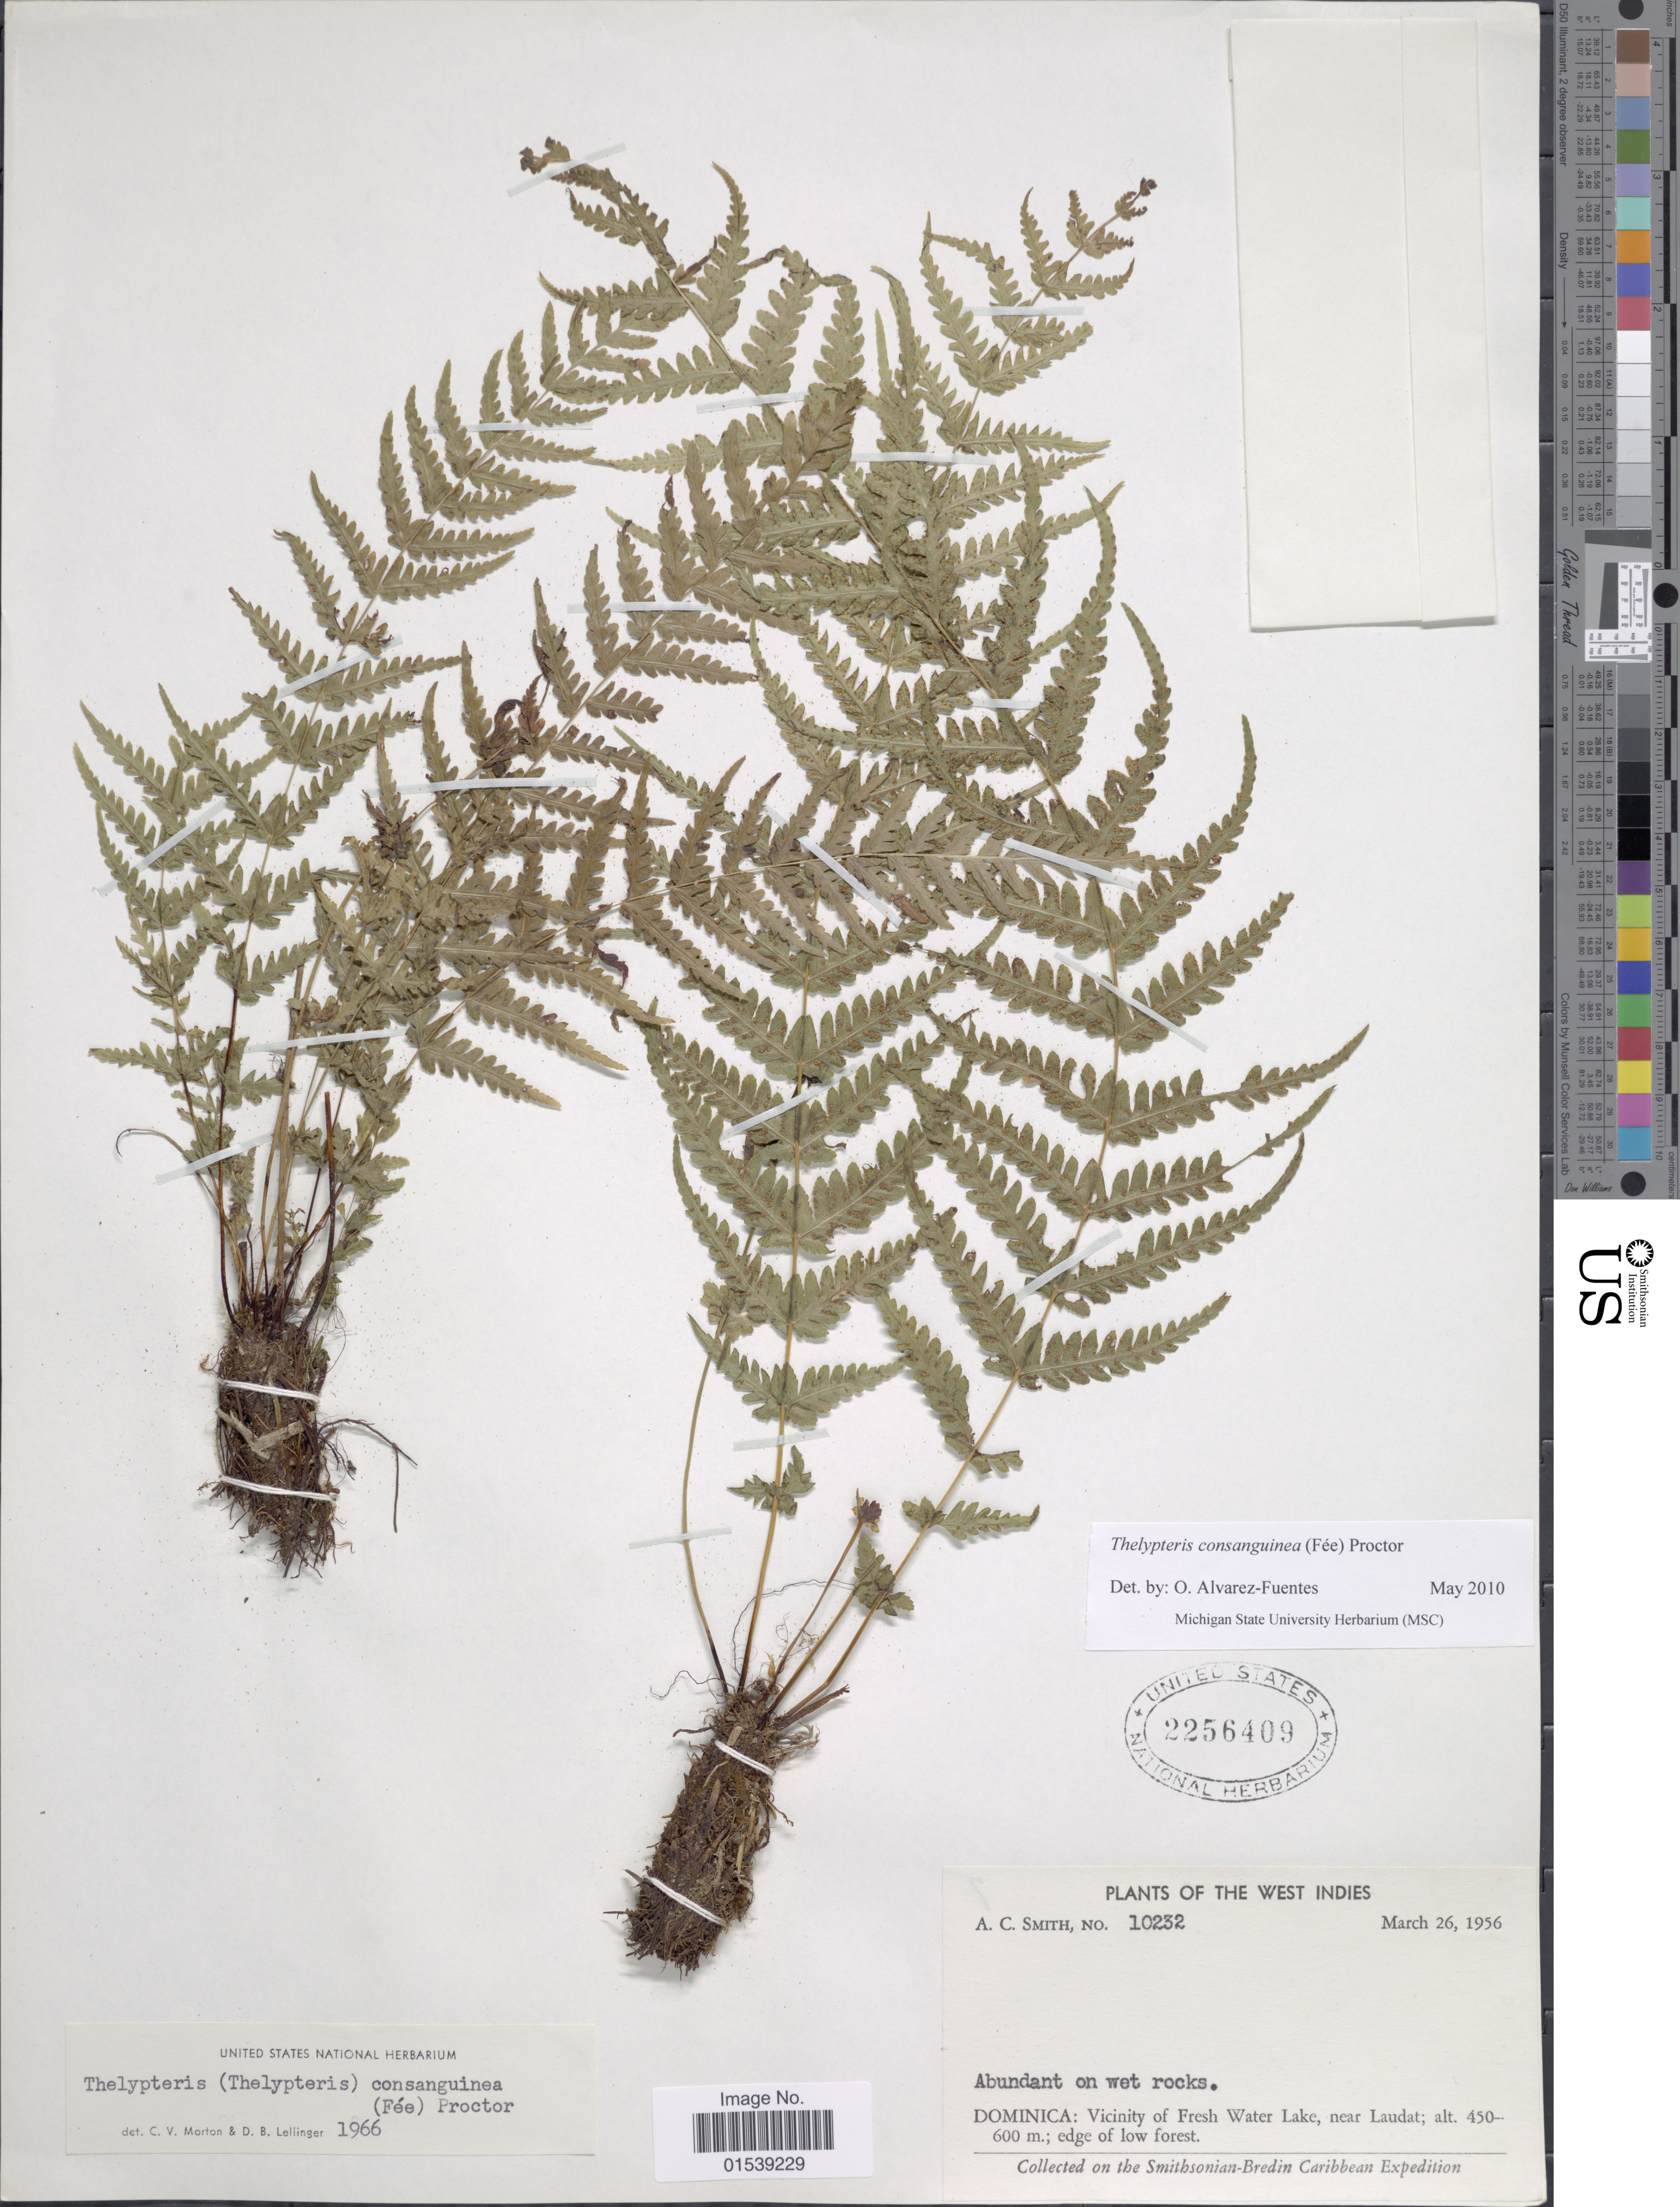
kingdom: Plantae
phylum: Tracheophyta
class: Polypodiopsida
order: Polypodiales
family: Thelypteridaceae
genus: Amauropelta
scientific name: Amauropelta consanguinea (Fée) comb. nov., ined. 2015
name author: (Fée)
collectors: A. C. Smith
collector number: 10232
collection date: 1956-03-26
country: Dominica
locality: West Indies, Dominica: Vicinity of Fresh Water Lake, near Laudat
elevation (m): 450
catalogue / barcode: US 2256409